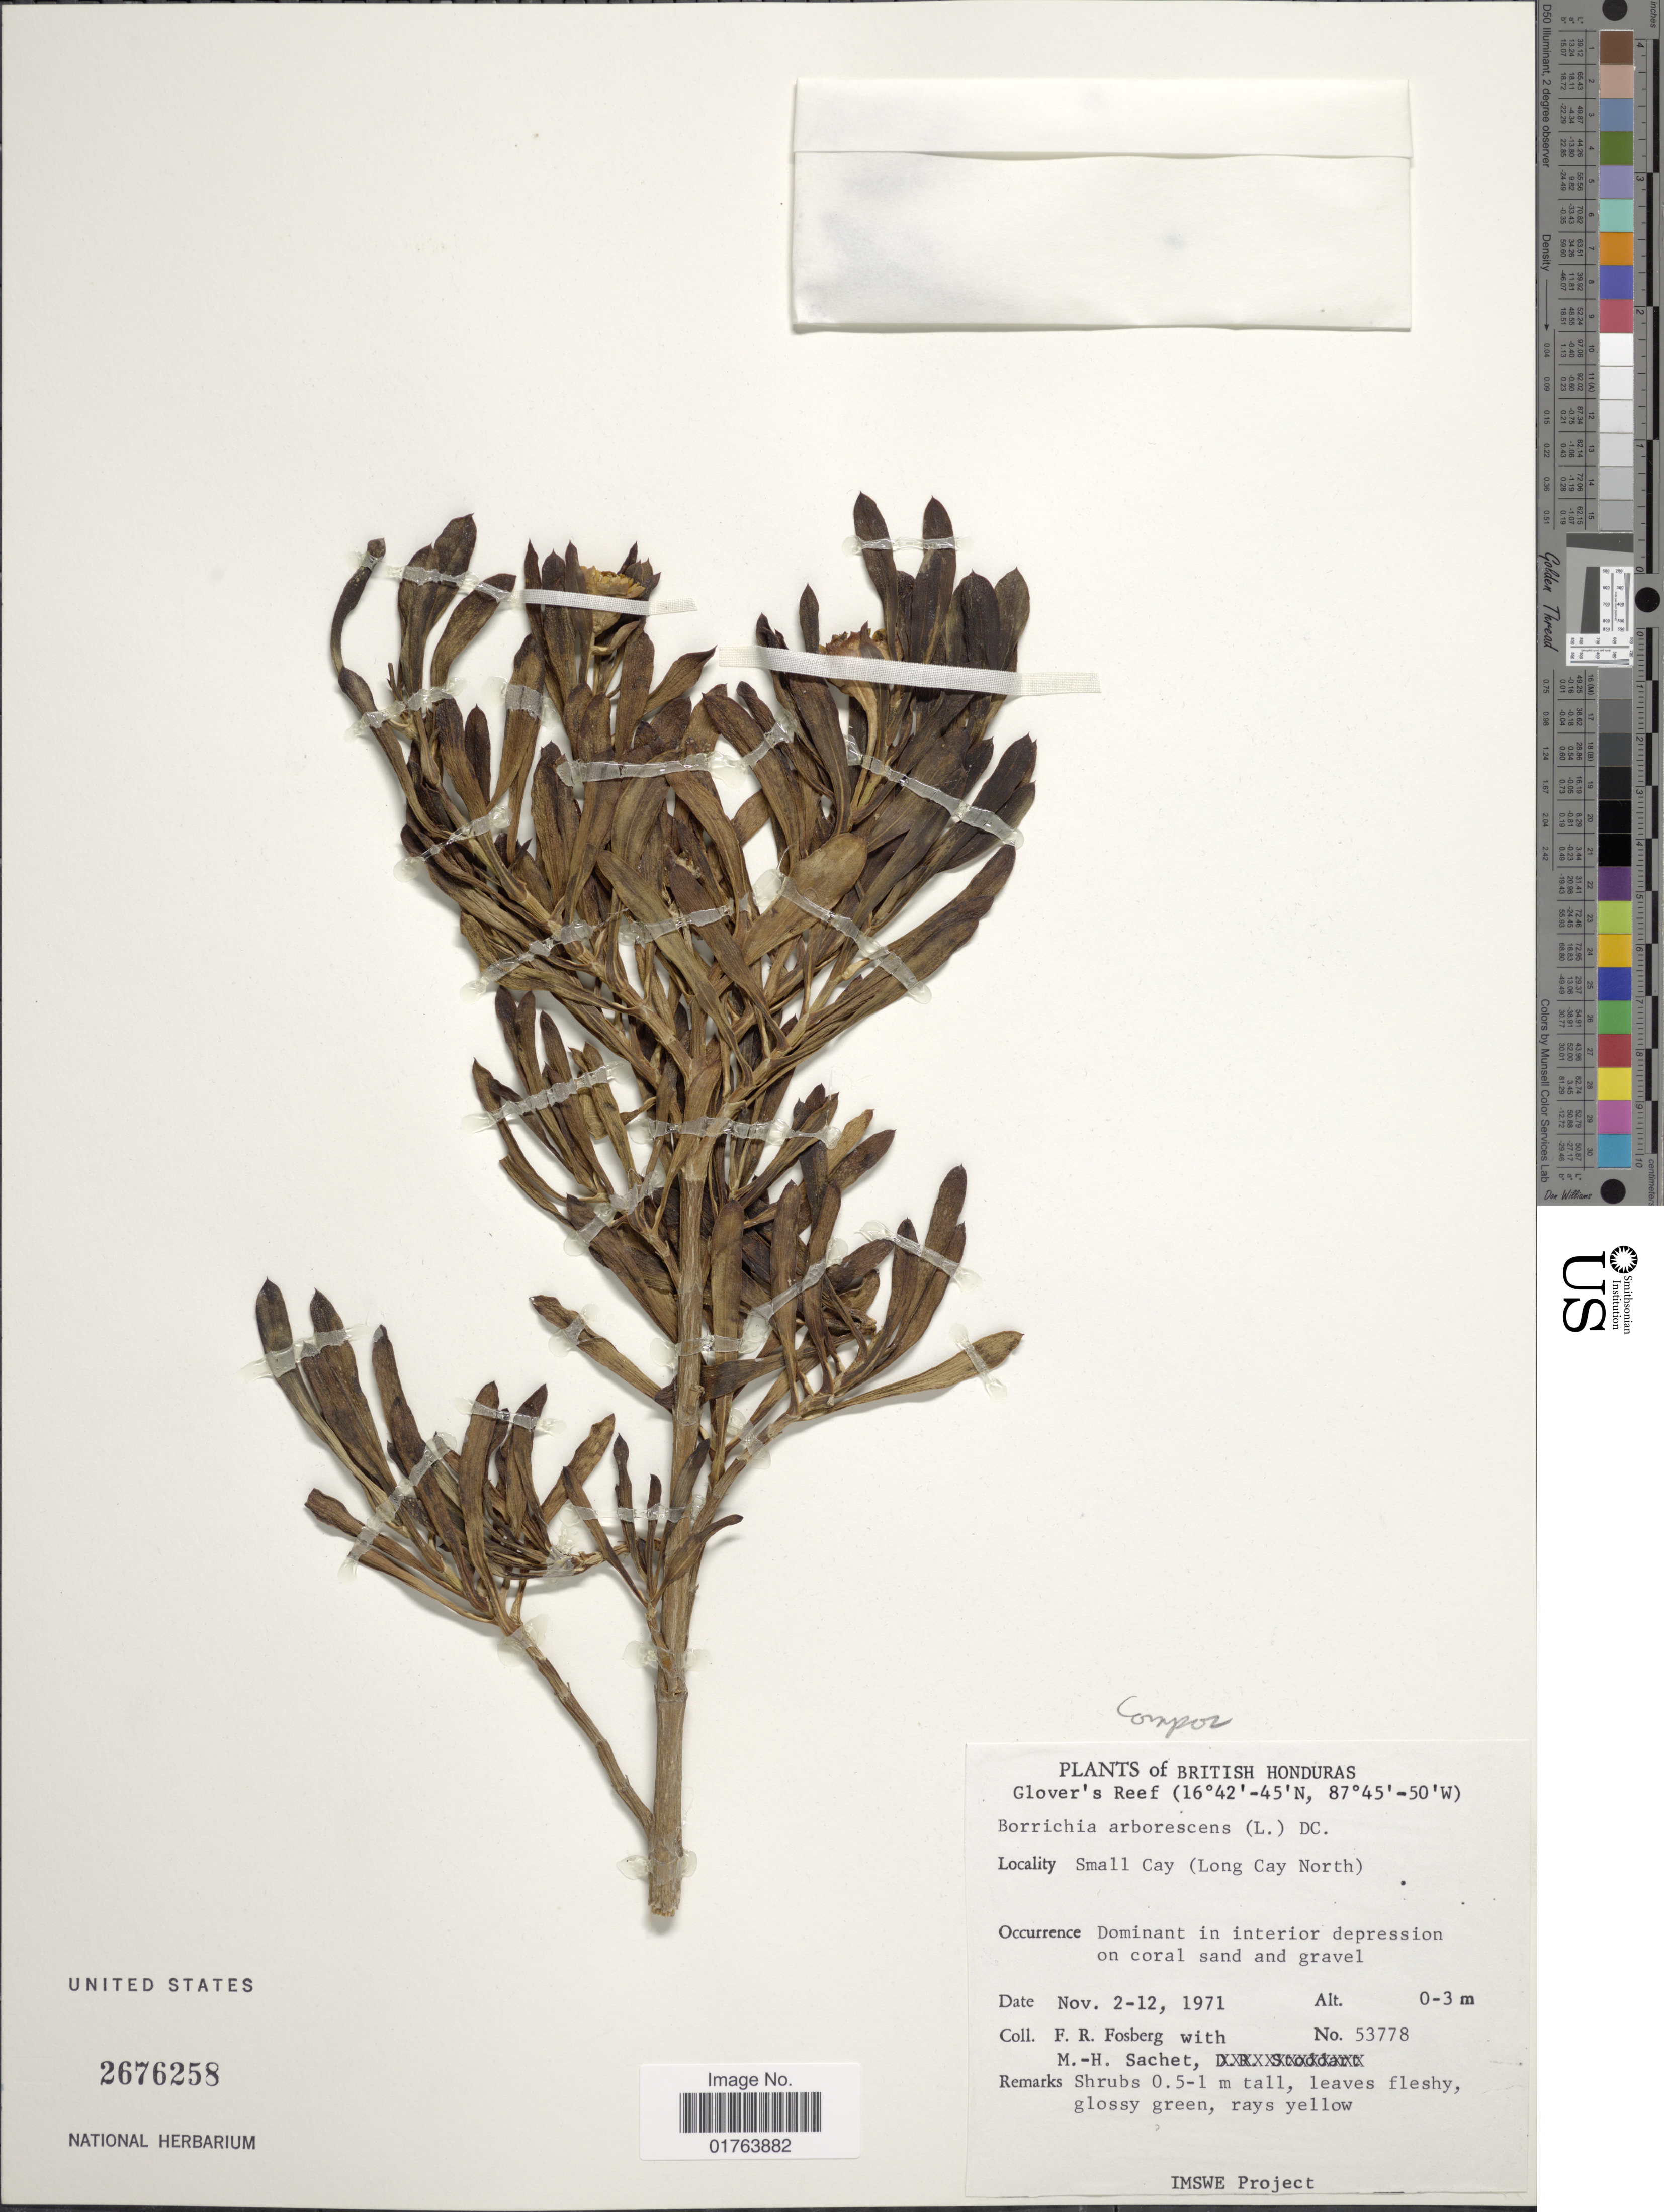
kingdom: Plantae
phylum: Tracheophyta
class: Magnoliopsida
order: Asterales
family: Asteraceae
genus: Borrichia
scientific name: Borrichia arborescens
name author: (L.) DC.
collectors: F. R. Fosberg & M.-H. Sachet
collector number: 53778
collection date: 1971-11-02/1971-11-12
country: Belize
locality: British Honduras, Glover's Reef, Small Cay (Long Cay North)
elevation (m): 0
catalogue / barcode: US 2676258